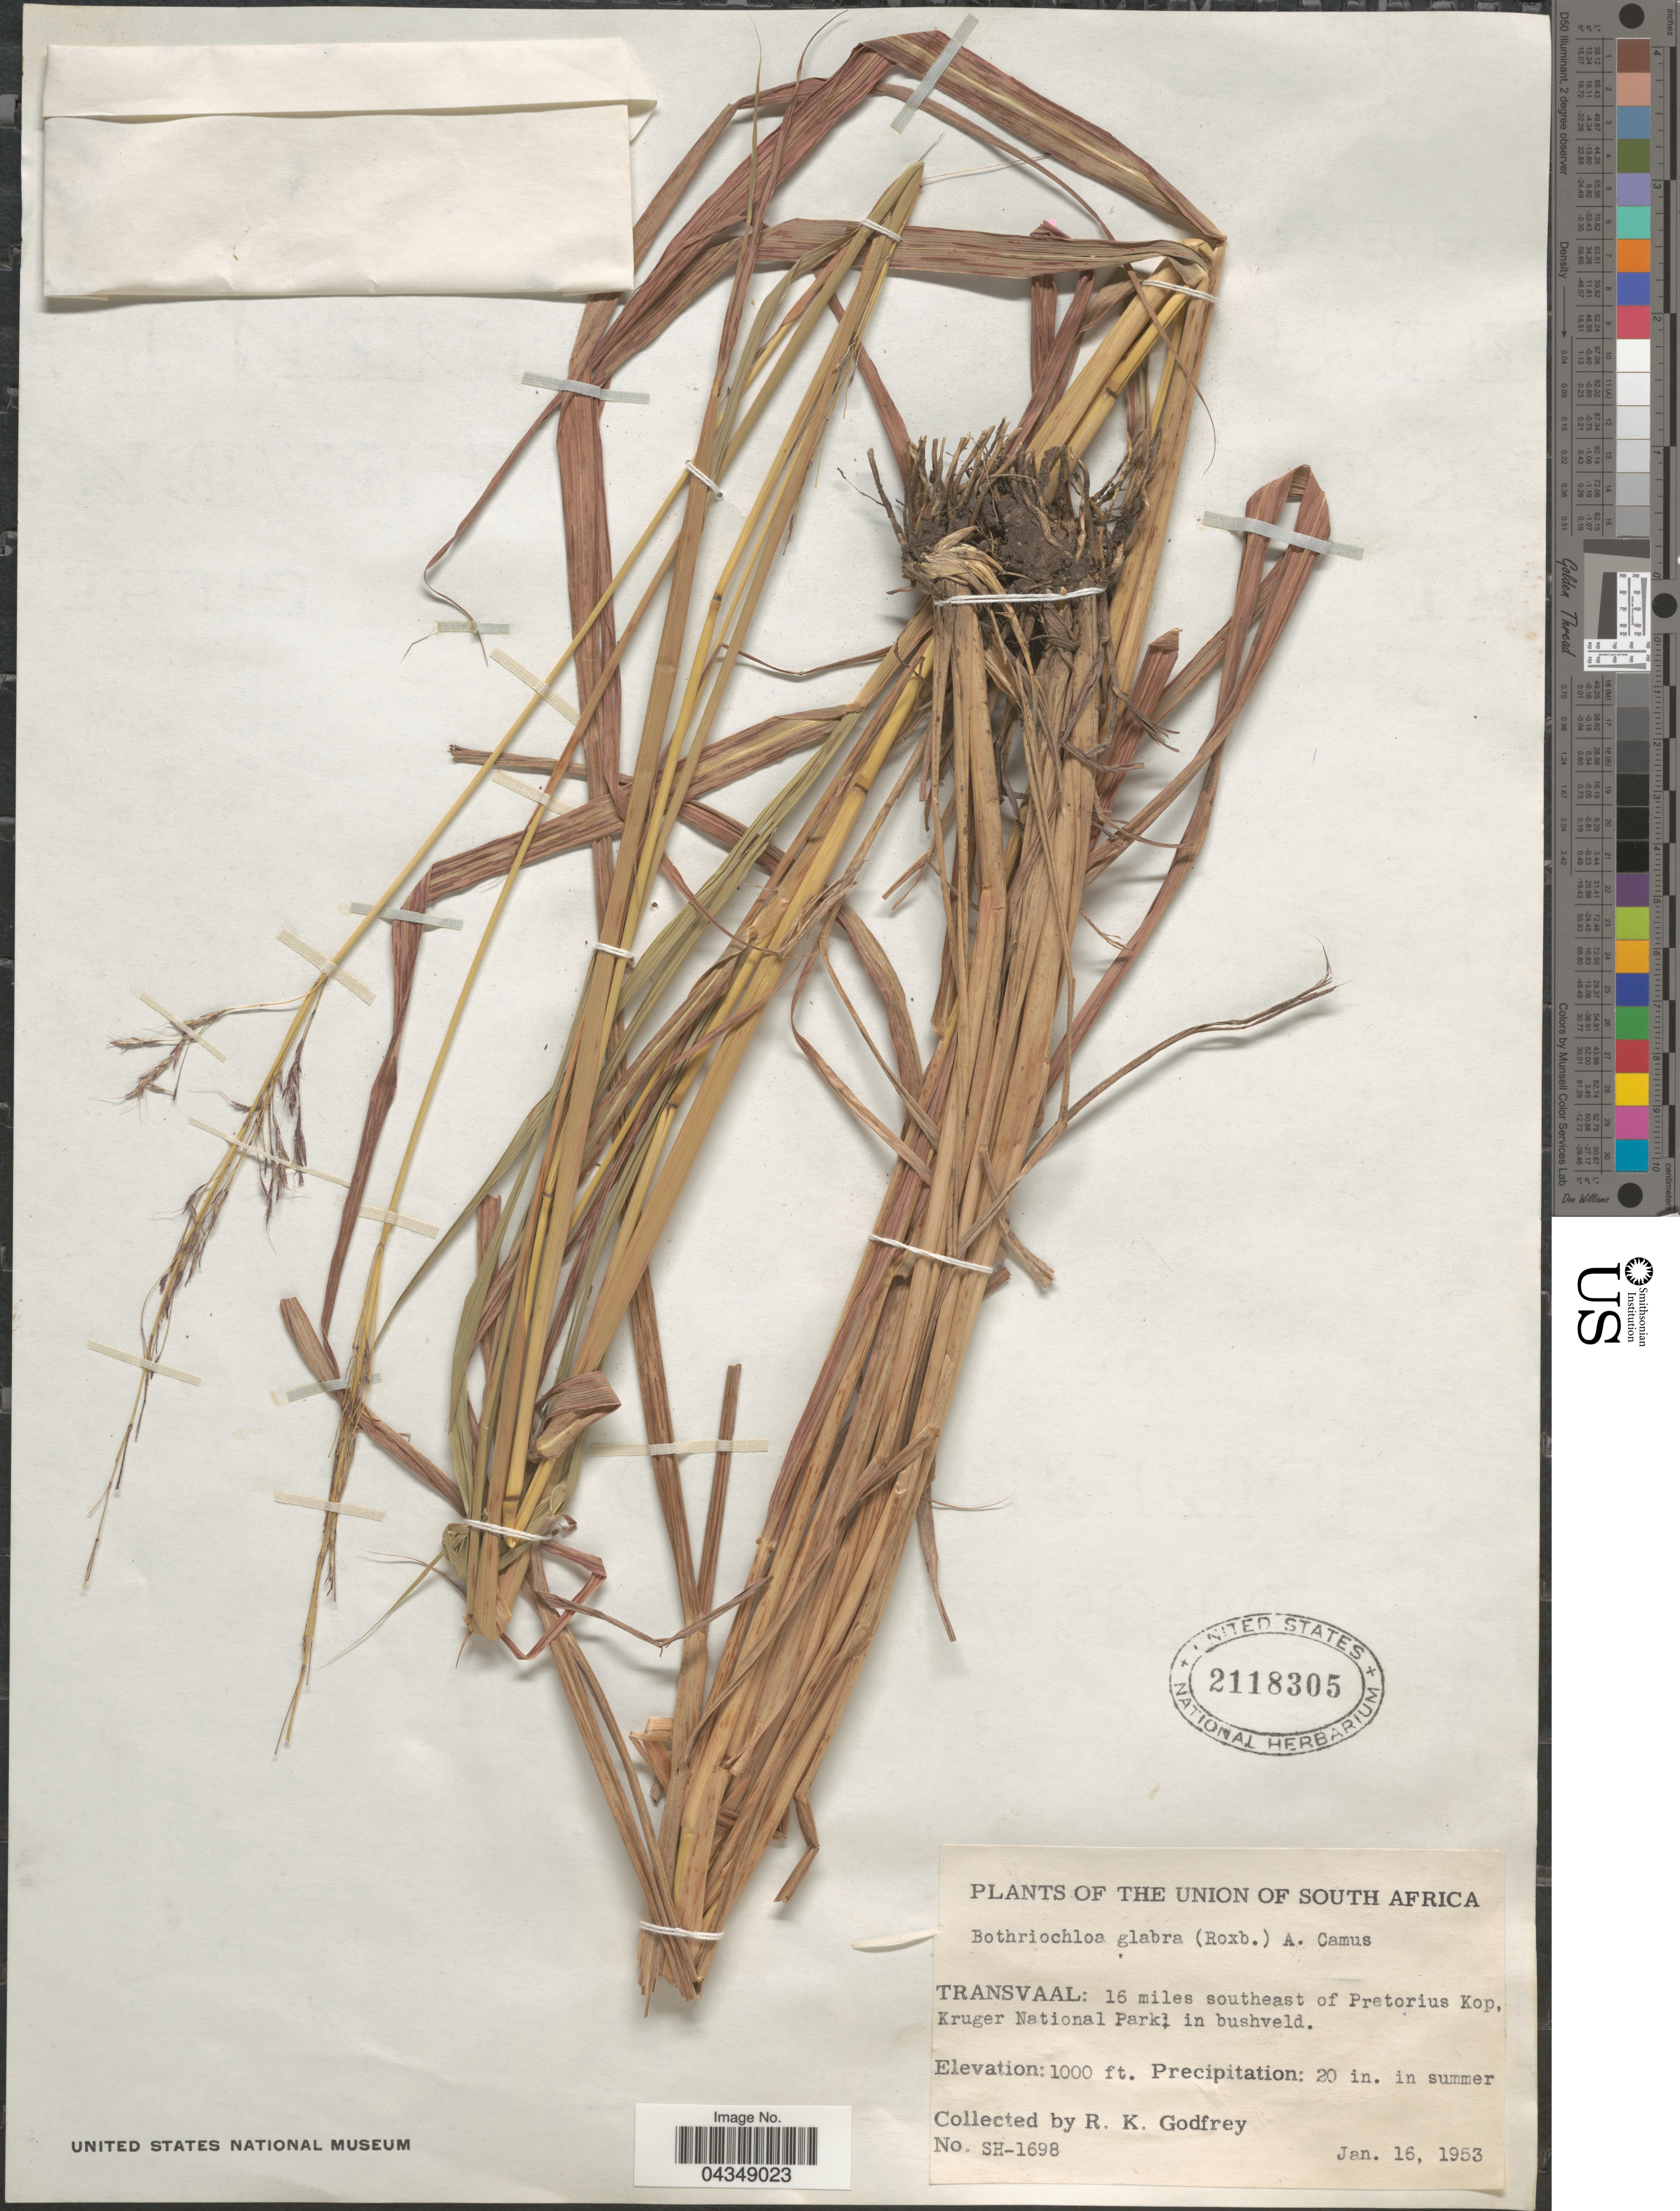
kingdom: Plantae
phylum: Tracheophyta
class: Liliopsida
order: Poales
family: Poaceae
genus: Bothriochloa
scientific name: Bothriochloa bladhii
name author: (Retz.) S.T. Blake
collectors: R. K. Godfrey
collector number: SH-1698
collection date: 1953-01-16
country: South Africa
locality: The Union of South Africa. Transvaal: 16 miles southeast of Pretorius Kop, Kruger National Park.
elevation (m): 305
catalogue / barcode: US 2118305